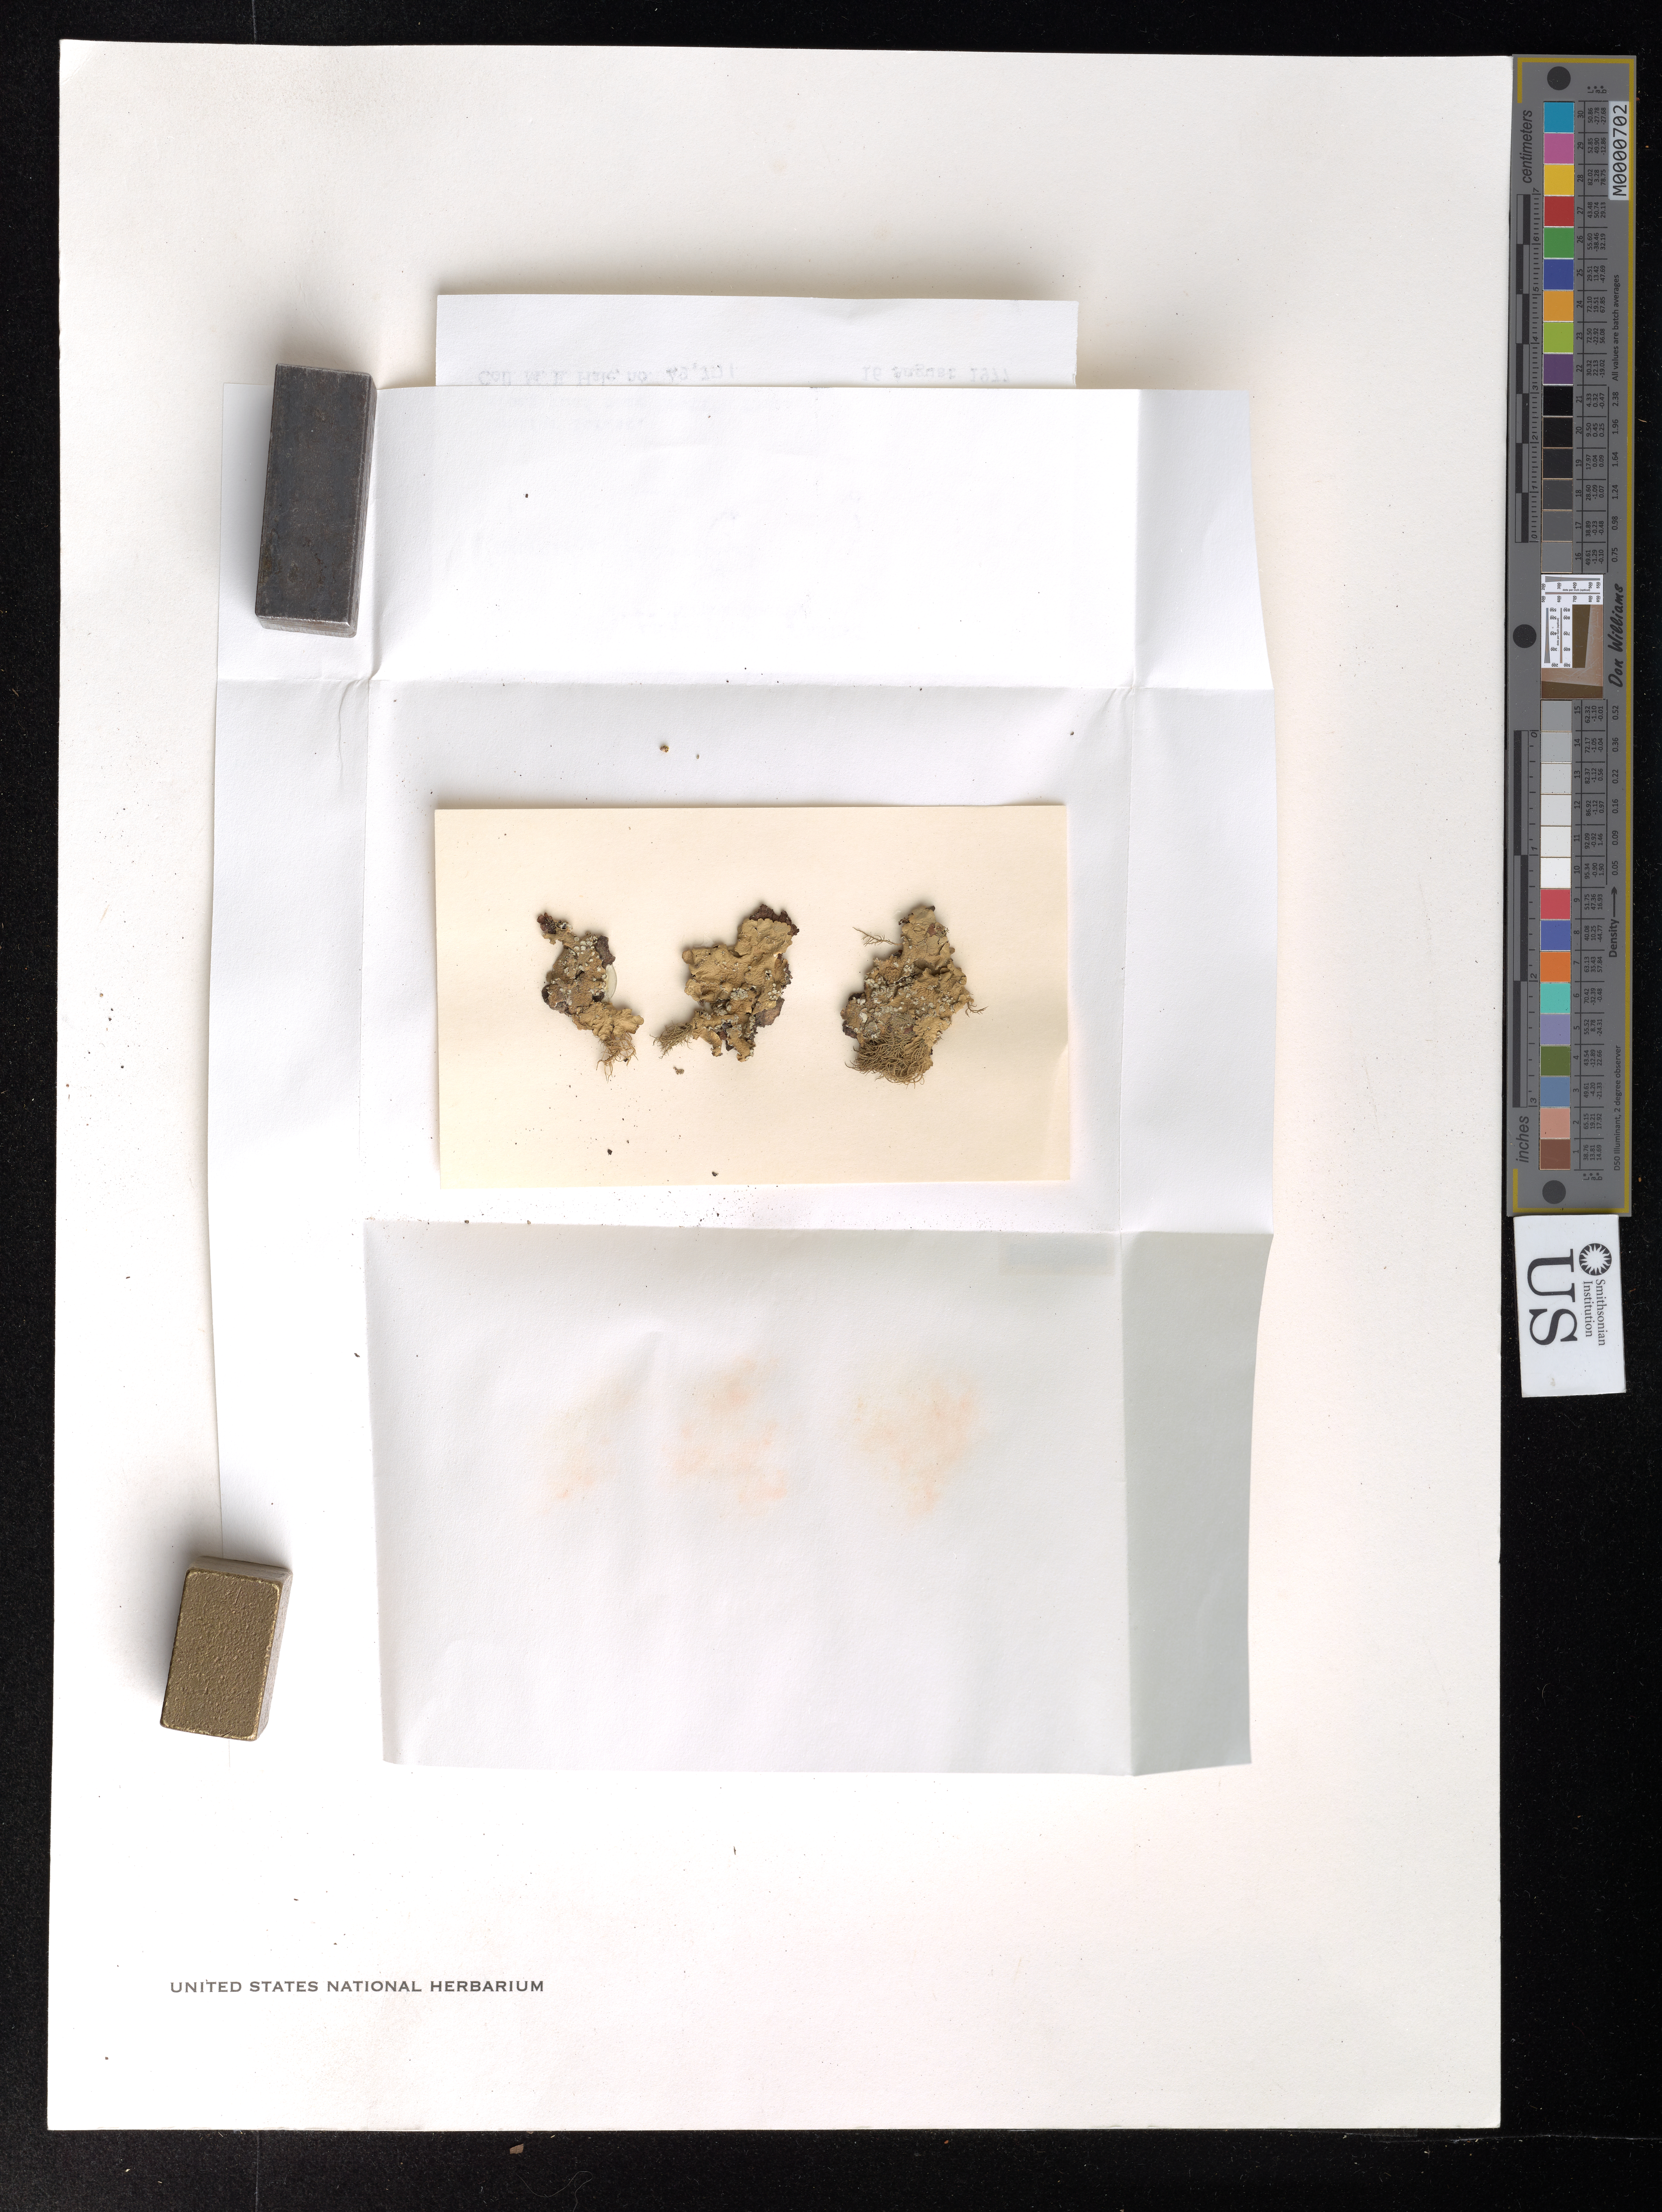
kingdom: Fungi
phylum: Ascomycota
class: Lecanoromycetes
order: Lecanorales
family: Parmeliaceae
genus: Flavopunctelia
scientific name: Flavopunctelia flaventior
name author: (Stirt.) Hale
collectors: M. Hale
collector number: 49771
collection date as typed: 16 Aug 1977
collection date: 1977-08-16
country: United States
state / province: Wyoming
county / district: Crook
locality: Along road near devil's tower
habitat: Conifer forest